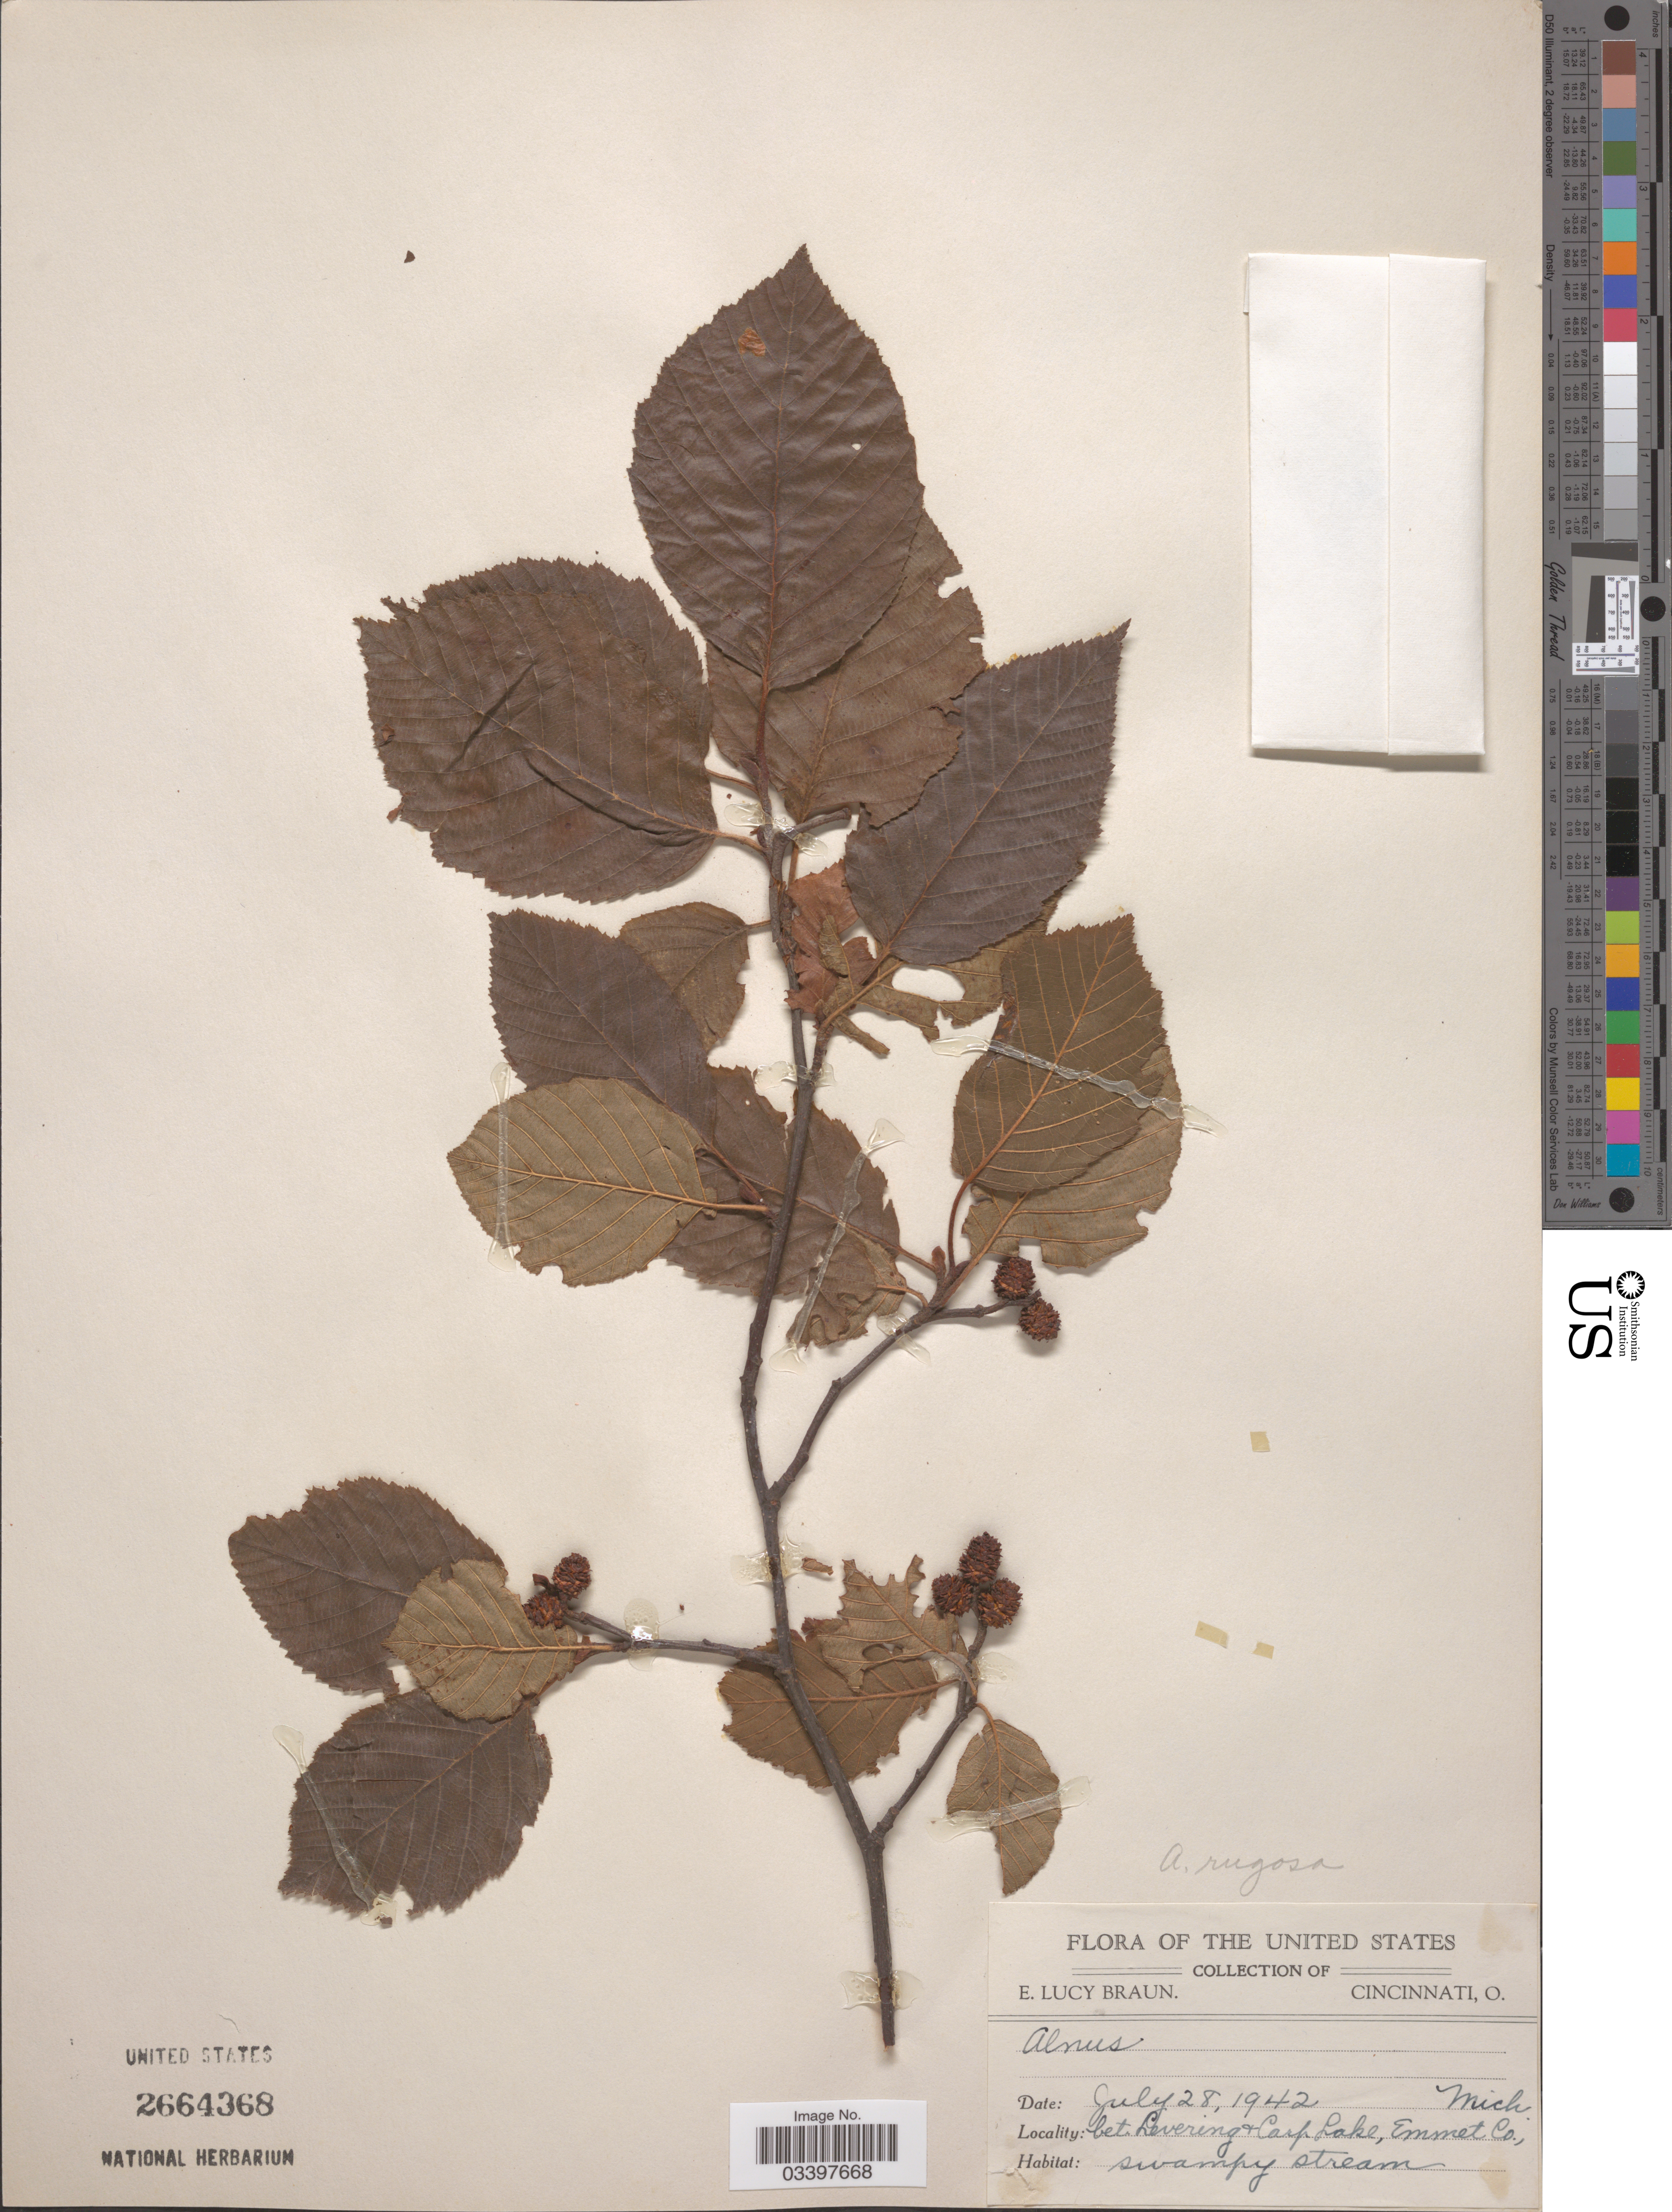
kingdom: Plantae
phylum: Tracheophyta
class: Magnoliopsida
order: Fagales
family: Betulaceae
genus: Alnus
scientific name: Alnus incana subsp. rugosa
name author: (Du Roi) R.T. Clausen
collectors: E. L. Braun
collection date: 1942-07-28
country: Mexico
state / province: Michoacán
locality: Bet. Levering & Carp Lake, Emmet Co.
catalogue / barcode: US 2664368